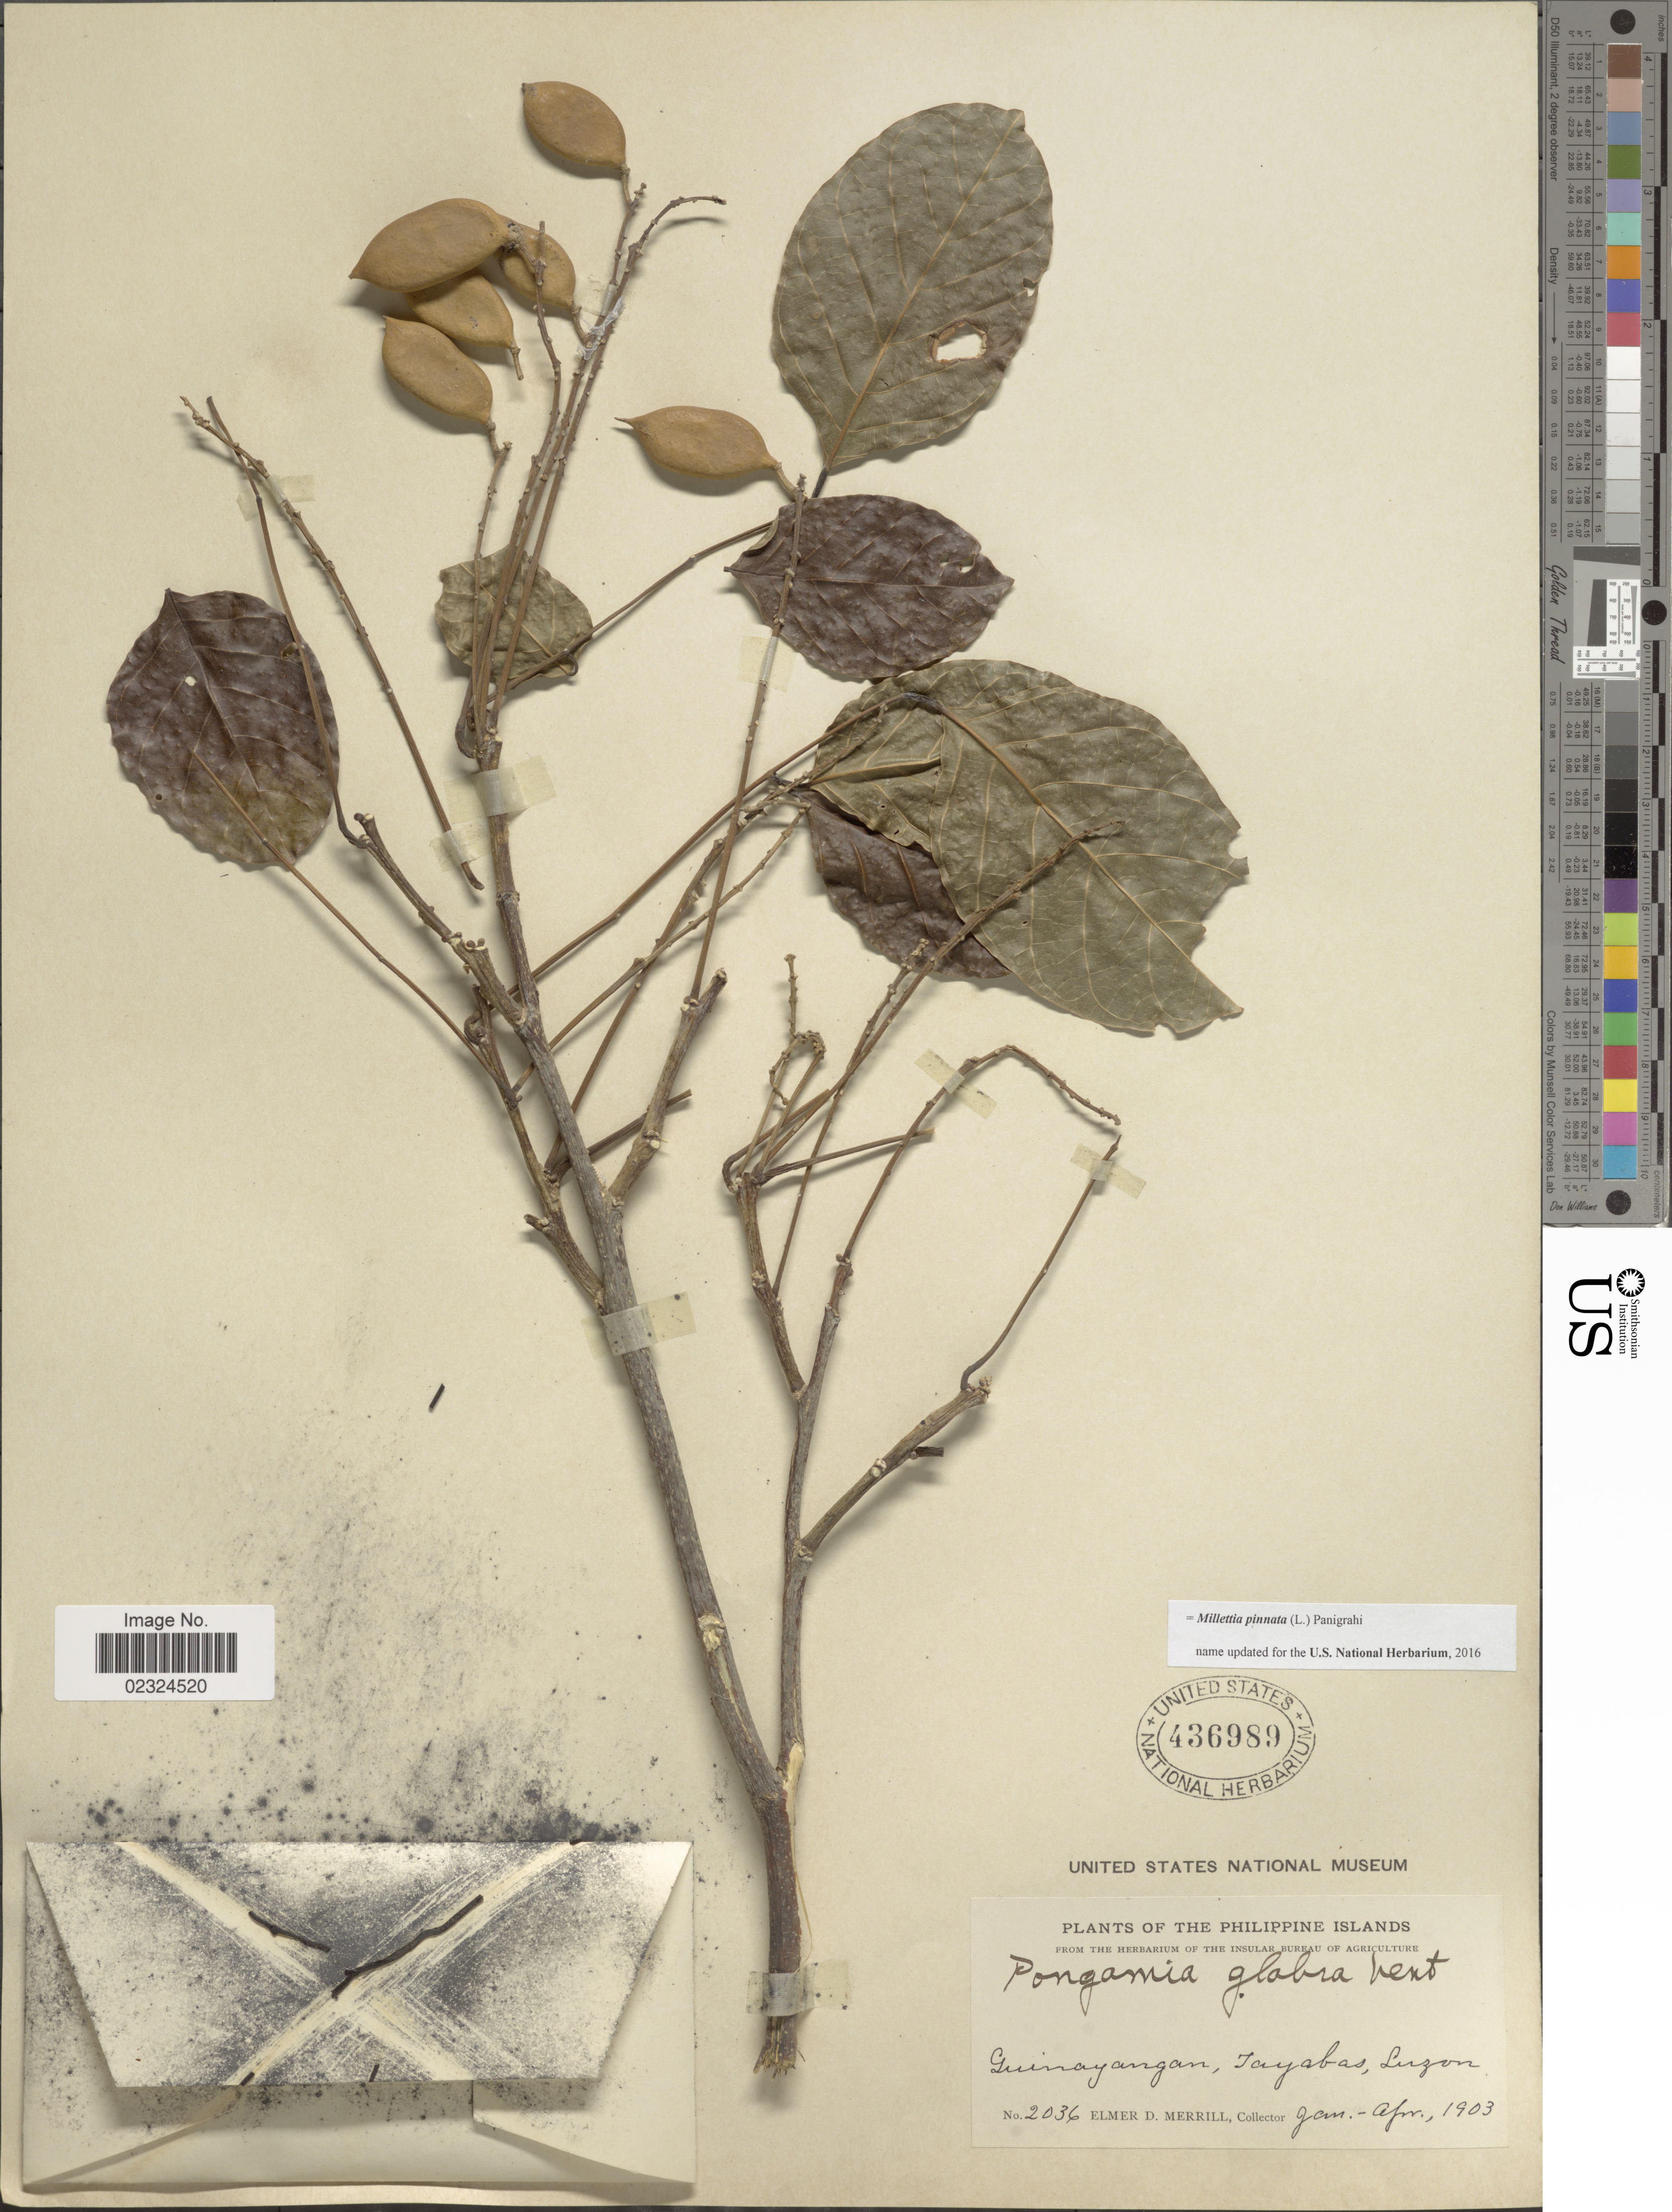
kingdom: Plantae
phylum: Tracheophyta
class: Magnoliopsida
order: Fabales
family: Fabaceae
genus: Millettia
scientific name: Millettia pinnata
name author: (L.) Panigrahi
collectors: E. D. Merrill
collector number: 2036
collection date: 1903-01/1903-04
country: Philippines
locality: Guinayangan, Tayabas, Luzon. Philippine Islands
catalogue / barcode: US 436989